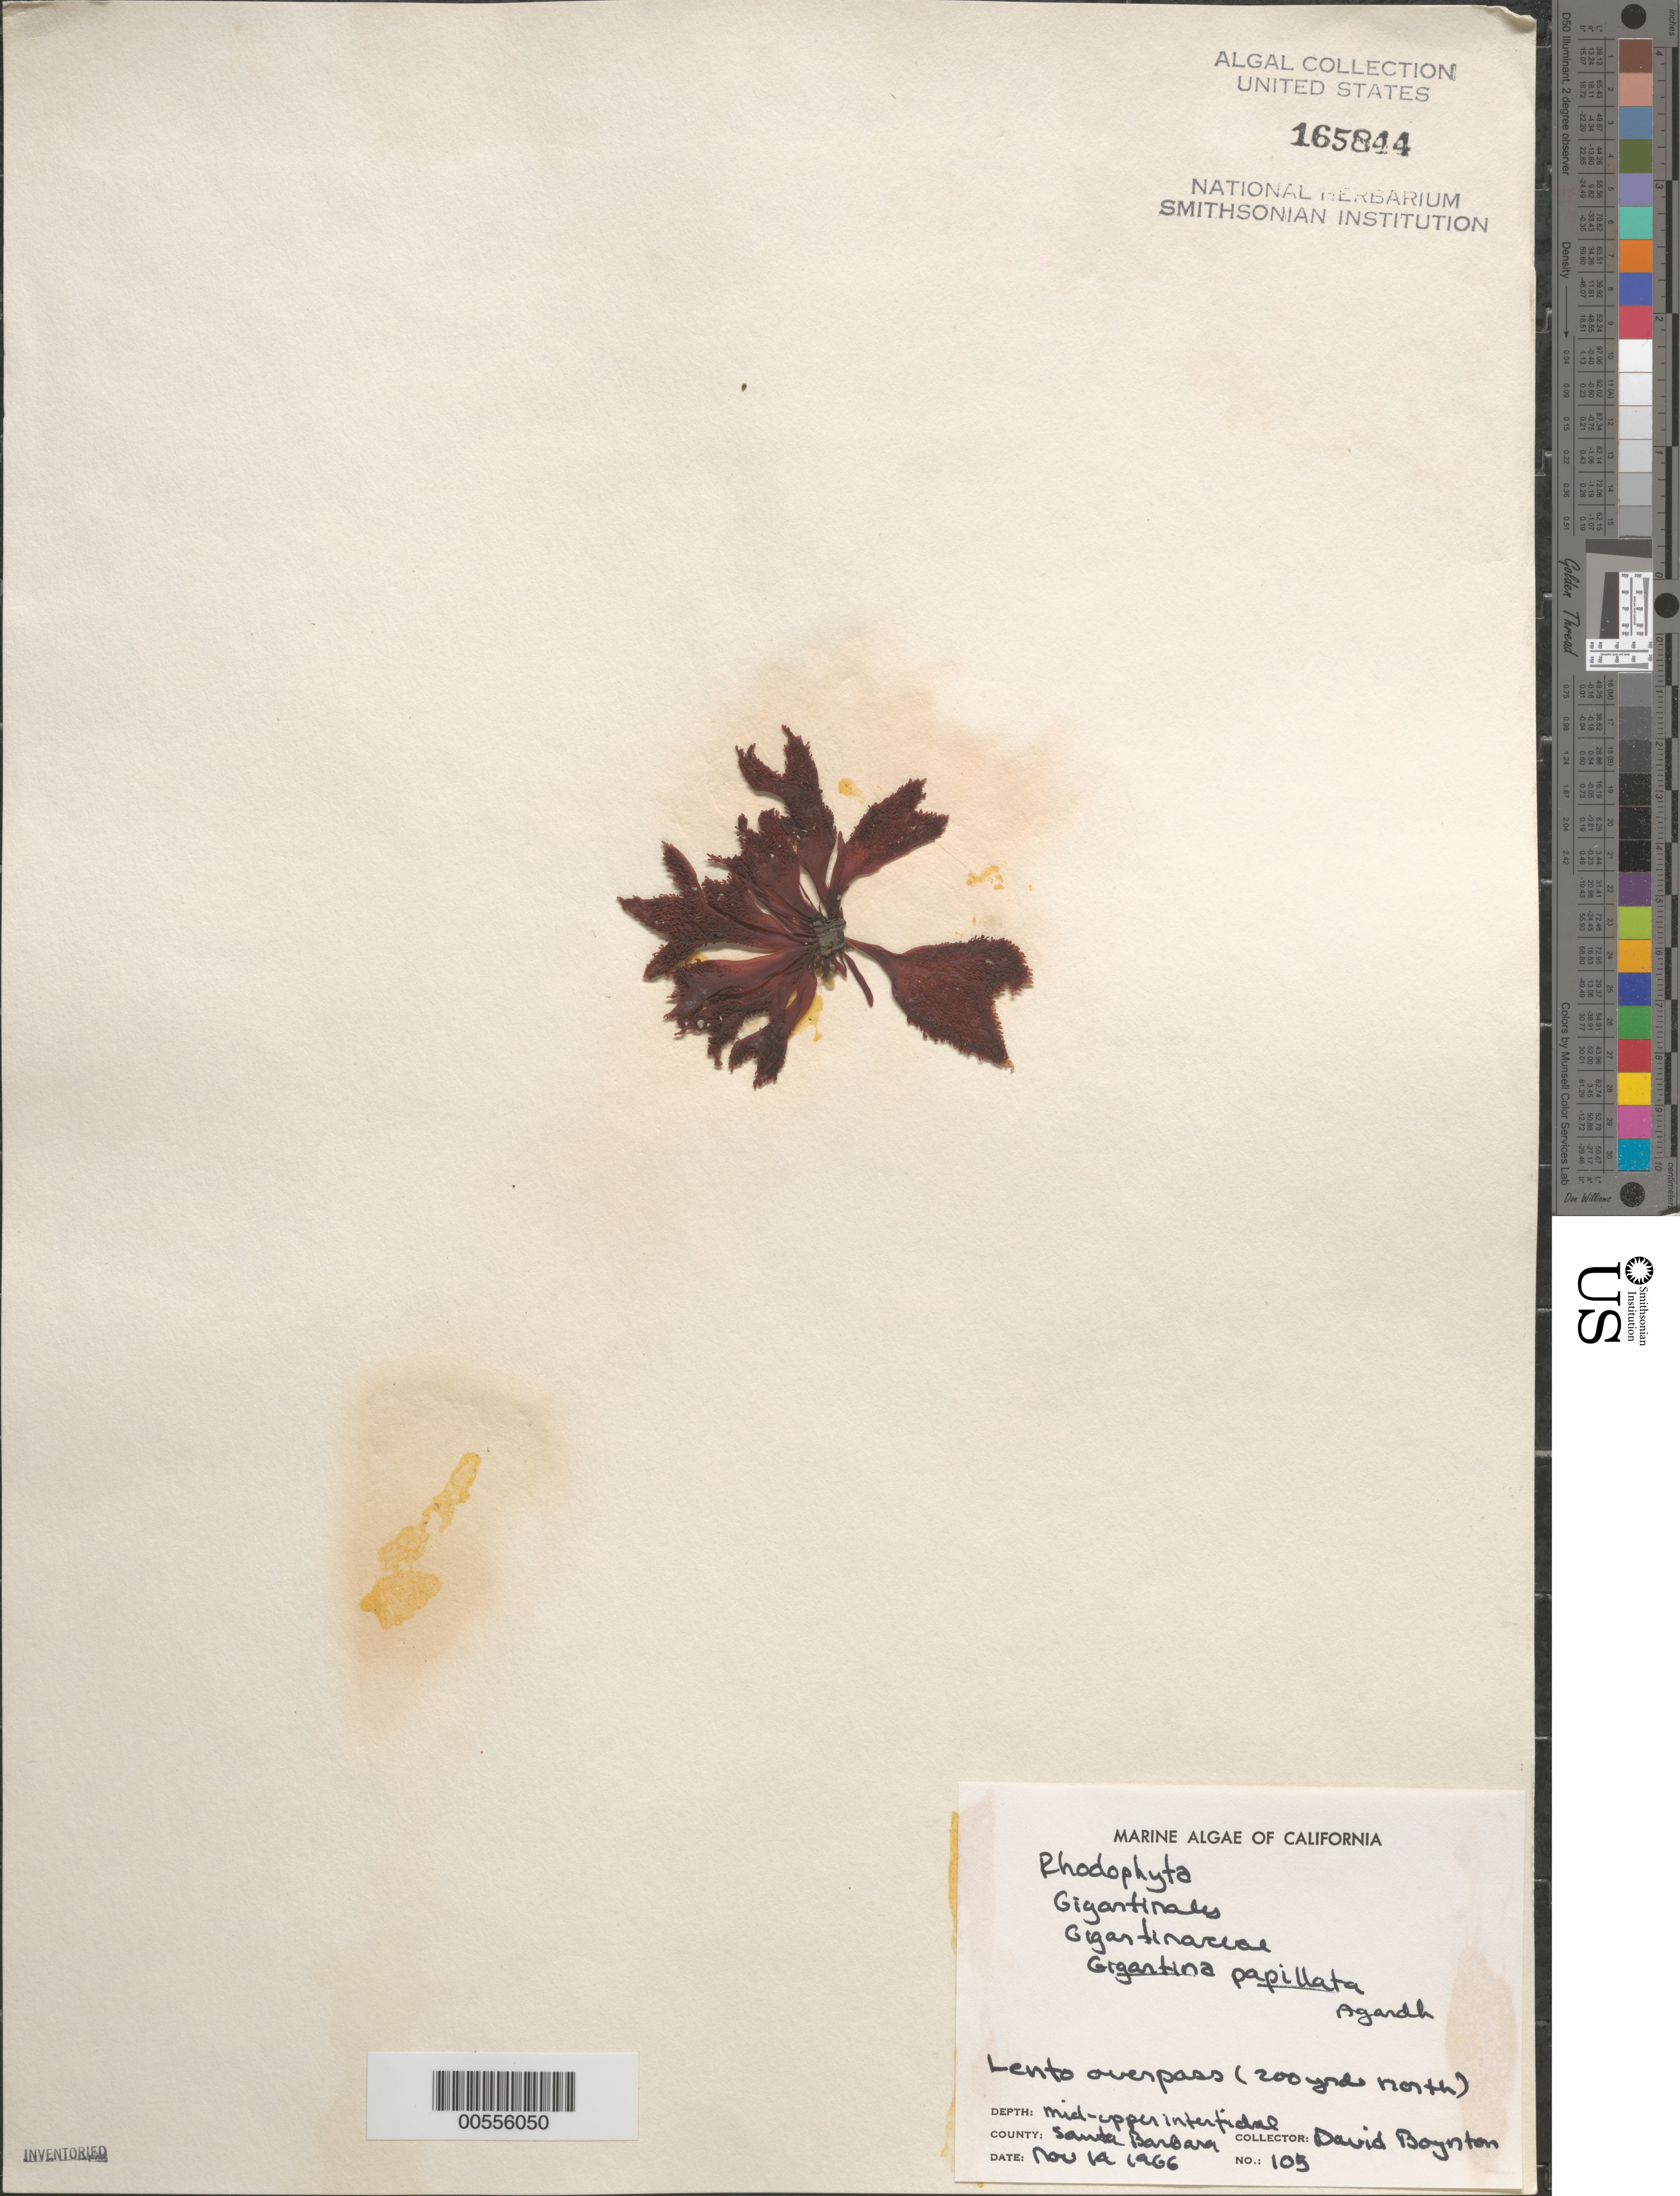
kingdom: Plantae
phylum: Rhodophyta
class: Florideophyceae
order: Gigartinales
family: Phyllophoraceae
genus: Mastocarpus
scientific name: Mastocarpus papillatus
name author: (C. Agardh) Kütz.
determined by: Algae name updating Project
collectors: D. Boynton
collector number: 105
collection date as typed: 14 Nov 1966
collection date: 1966-11-14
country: United States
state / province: California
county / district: Santa Barbara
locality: Lento Overpass, 200 yards north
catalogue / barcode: US 165844